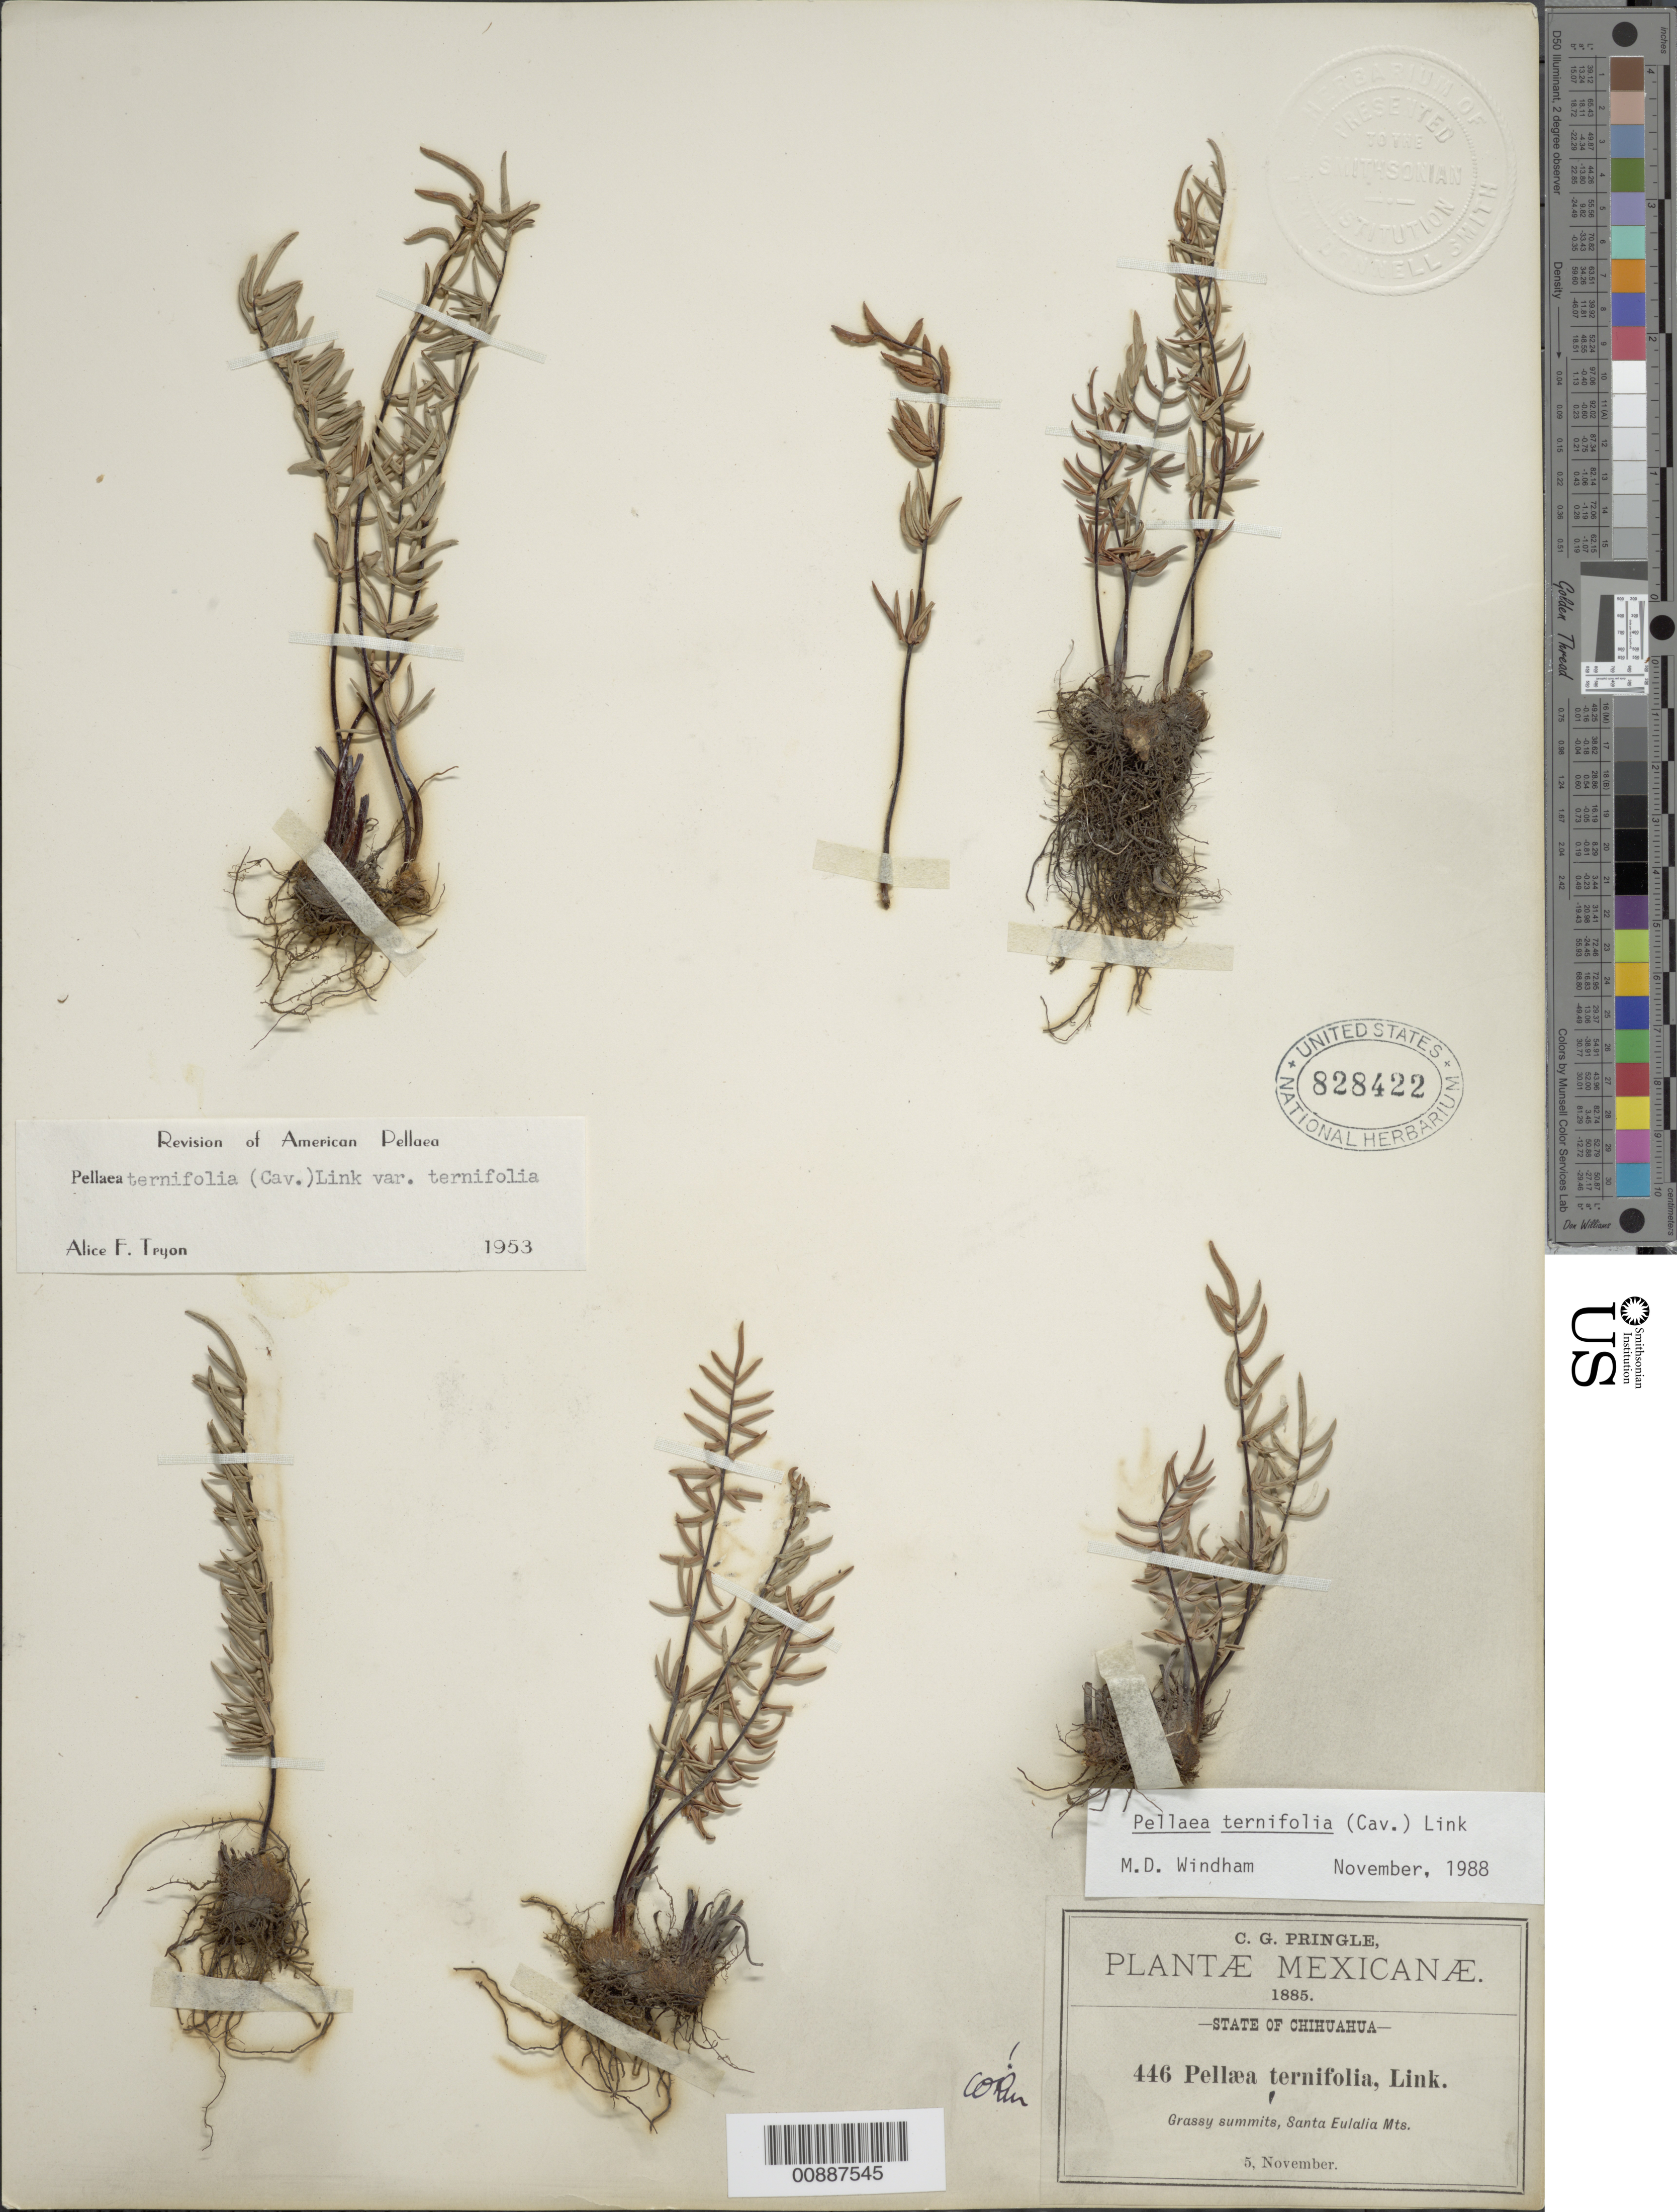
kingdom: Plantae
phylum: Tracheophyta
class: Polypodiopsida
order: Polypodiales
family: Pteridaceae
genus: Pellaea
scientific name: Pellaea ternifolia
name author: (Cav.) Link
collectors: C. G. Pringle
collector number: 446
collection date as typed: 05 Nov 1885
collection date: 1885-11-05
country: Mexico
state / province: Chihuahua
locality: Santa Eulalia Mts., Chihuahua.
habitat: Grassy summits.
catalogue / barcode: US 828422